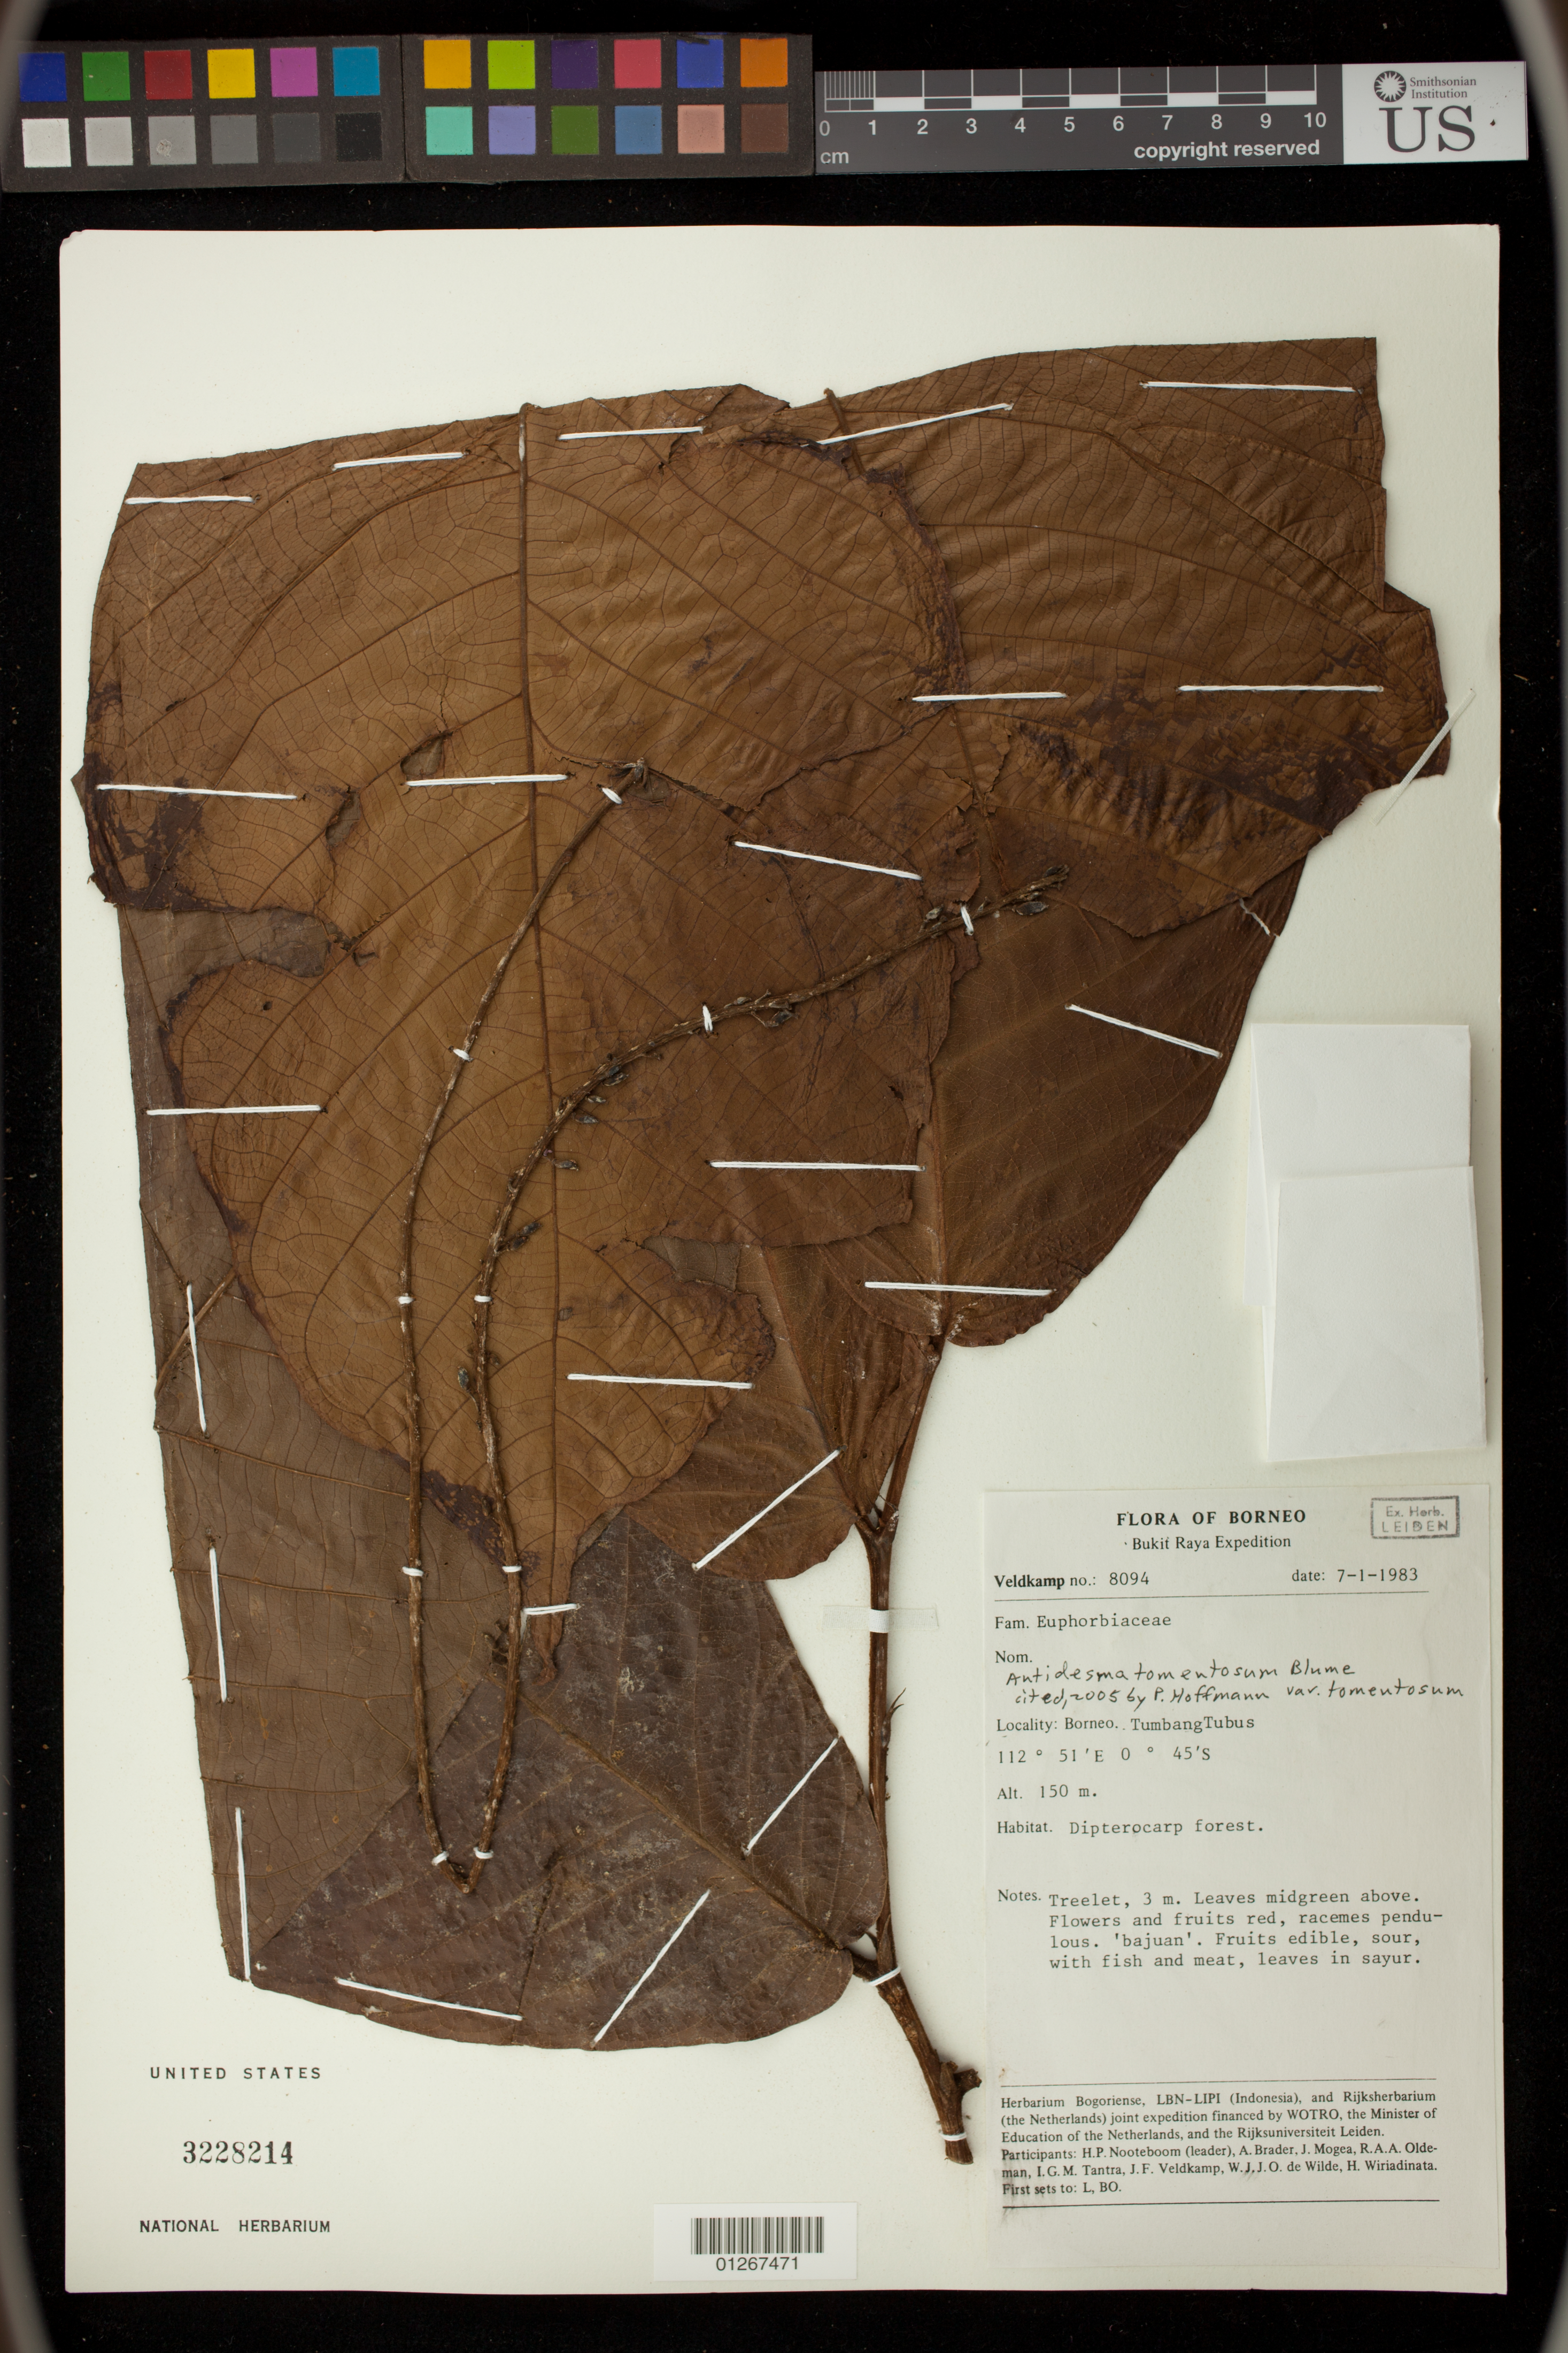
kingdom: Plantae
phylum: Tracheophyta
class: Magnoliopsida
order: Malpighiales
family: Phyllanthaceae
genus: Antidesma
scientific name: Antidesma tomentosum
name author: Blume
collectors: J. F. Veldkamp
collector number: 8094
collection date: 1983-01-07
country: Indonesia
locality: Borneo. Bukit Raya Expedition.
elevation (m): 150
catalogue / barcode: US 3228214